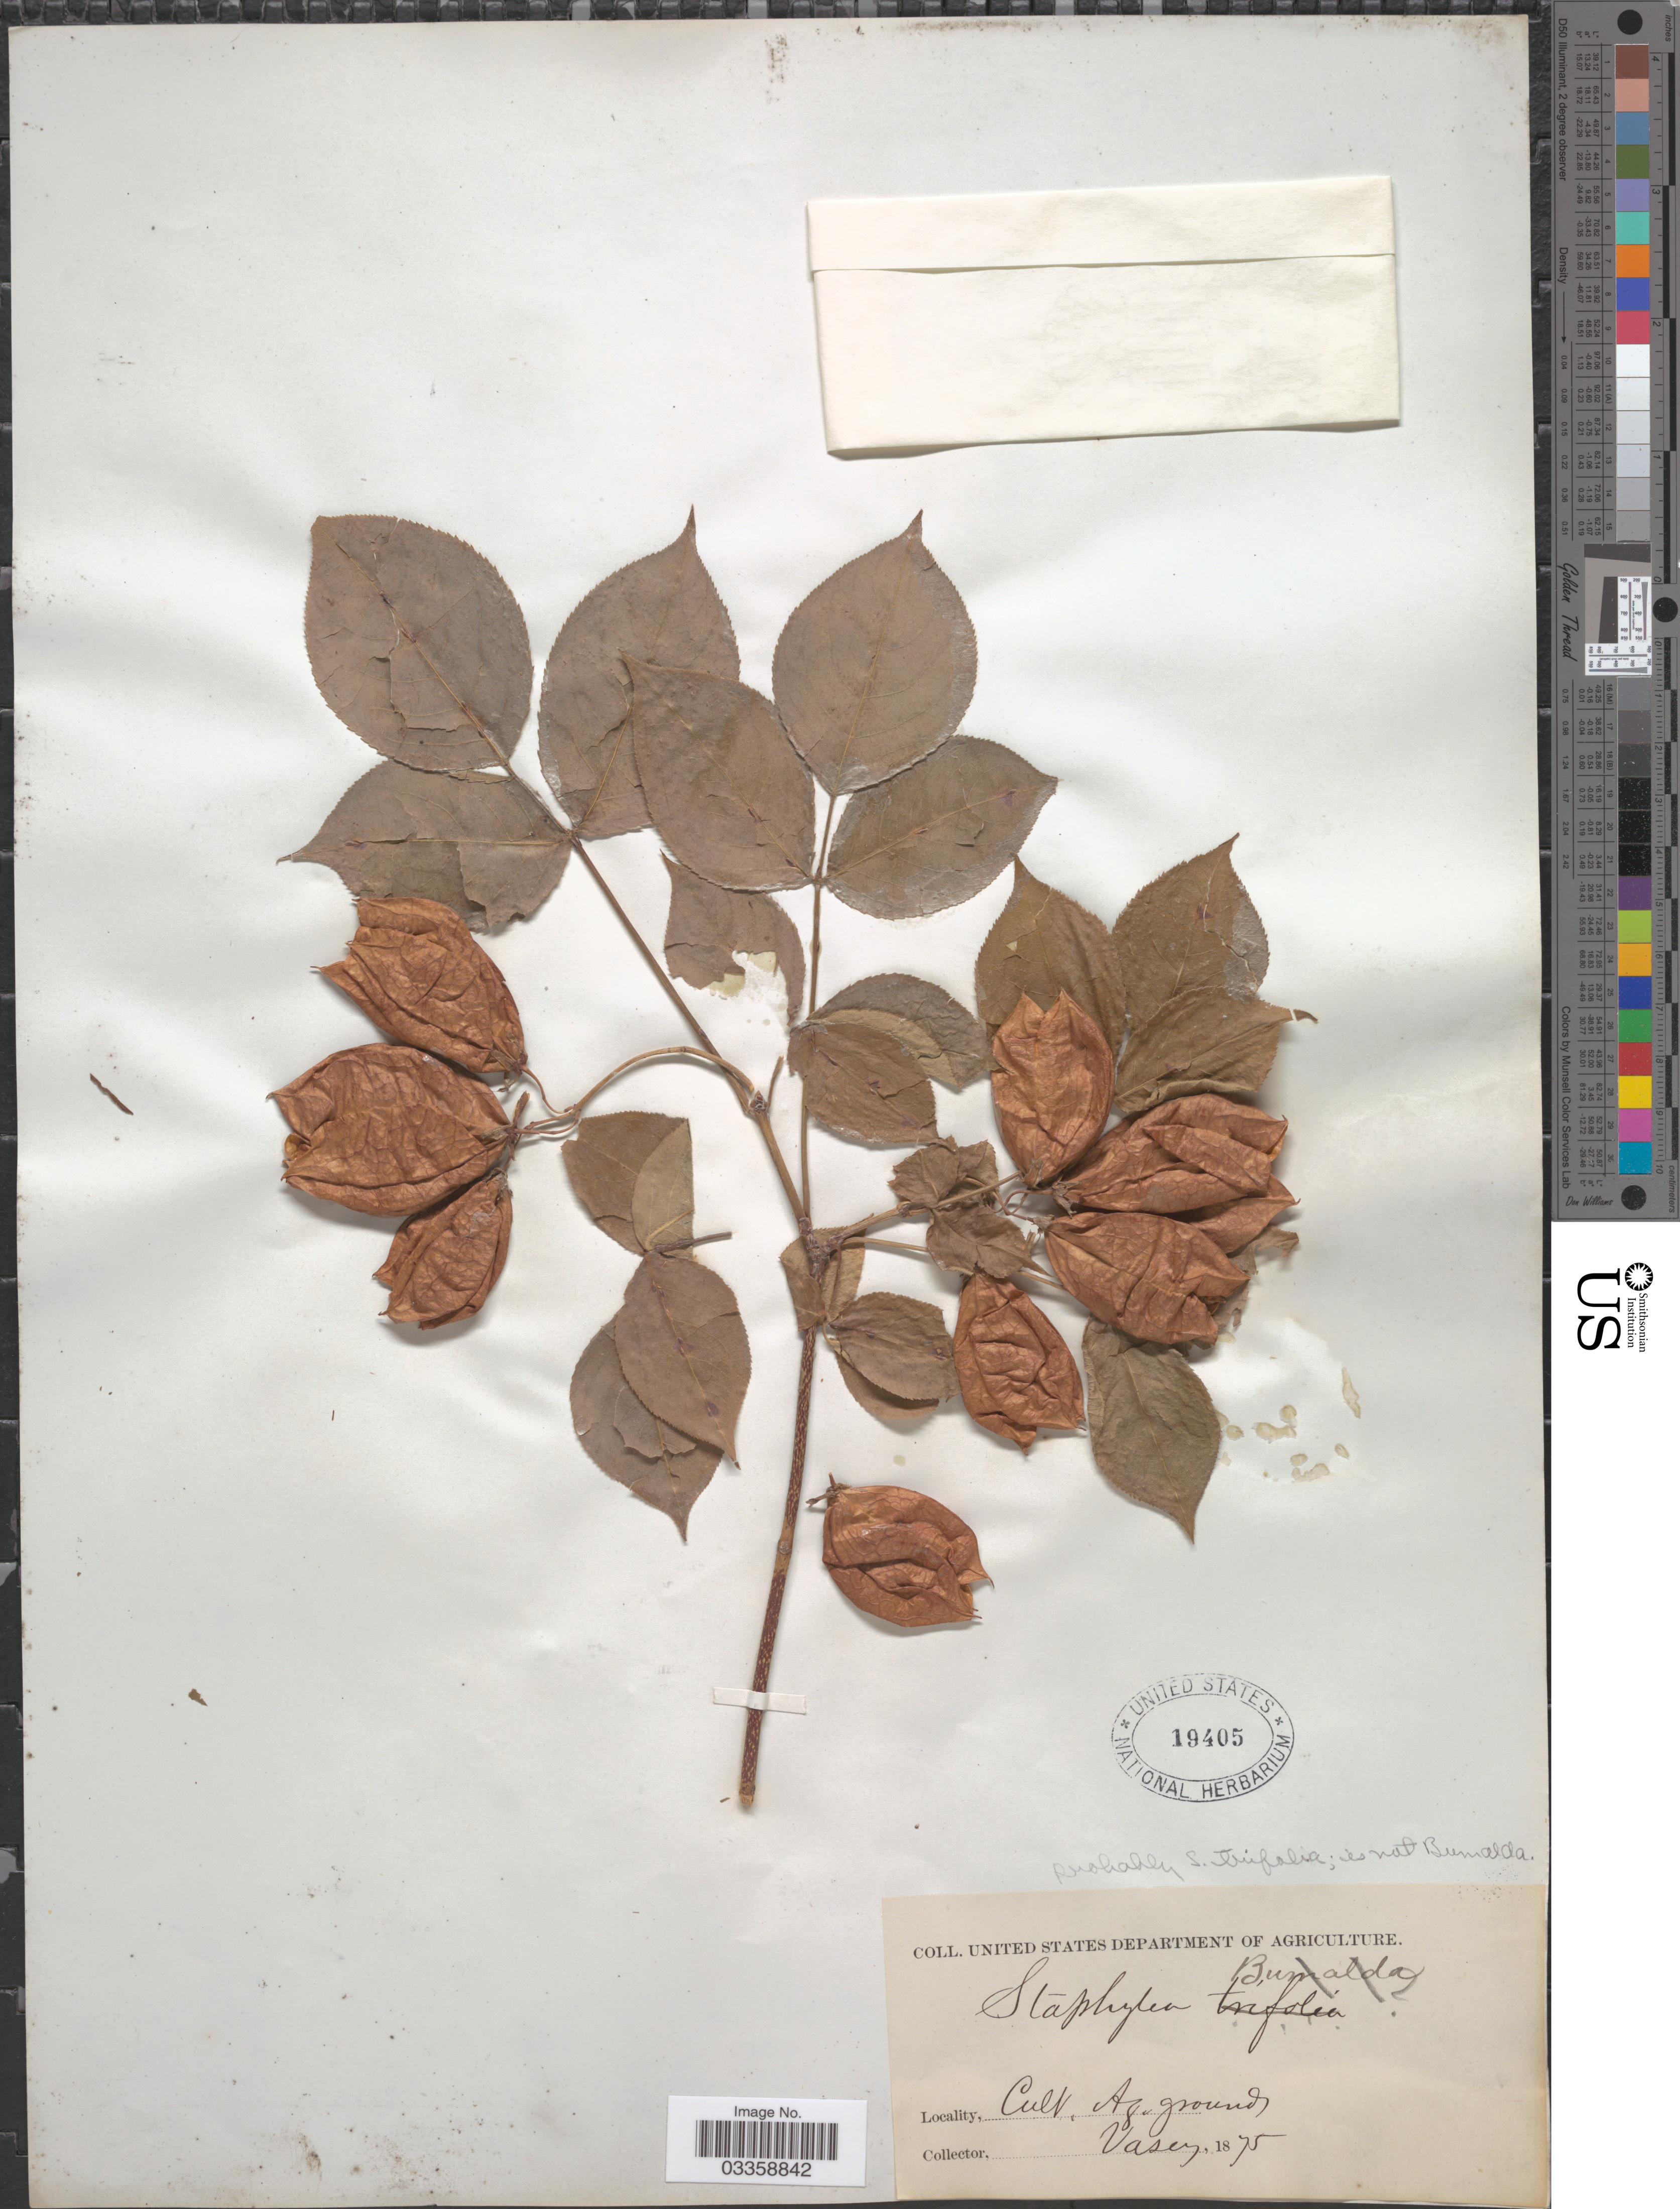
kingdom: Plantae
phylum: Tracheophyta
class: Magnoliopsida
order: Crossosomatales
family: Staphyleaceae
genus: Staphylea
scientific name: Staphylea trifolia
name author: L.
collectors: Vasey, --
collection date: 1875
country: United States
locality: Ag. grounds.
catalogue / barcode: US 19405